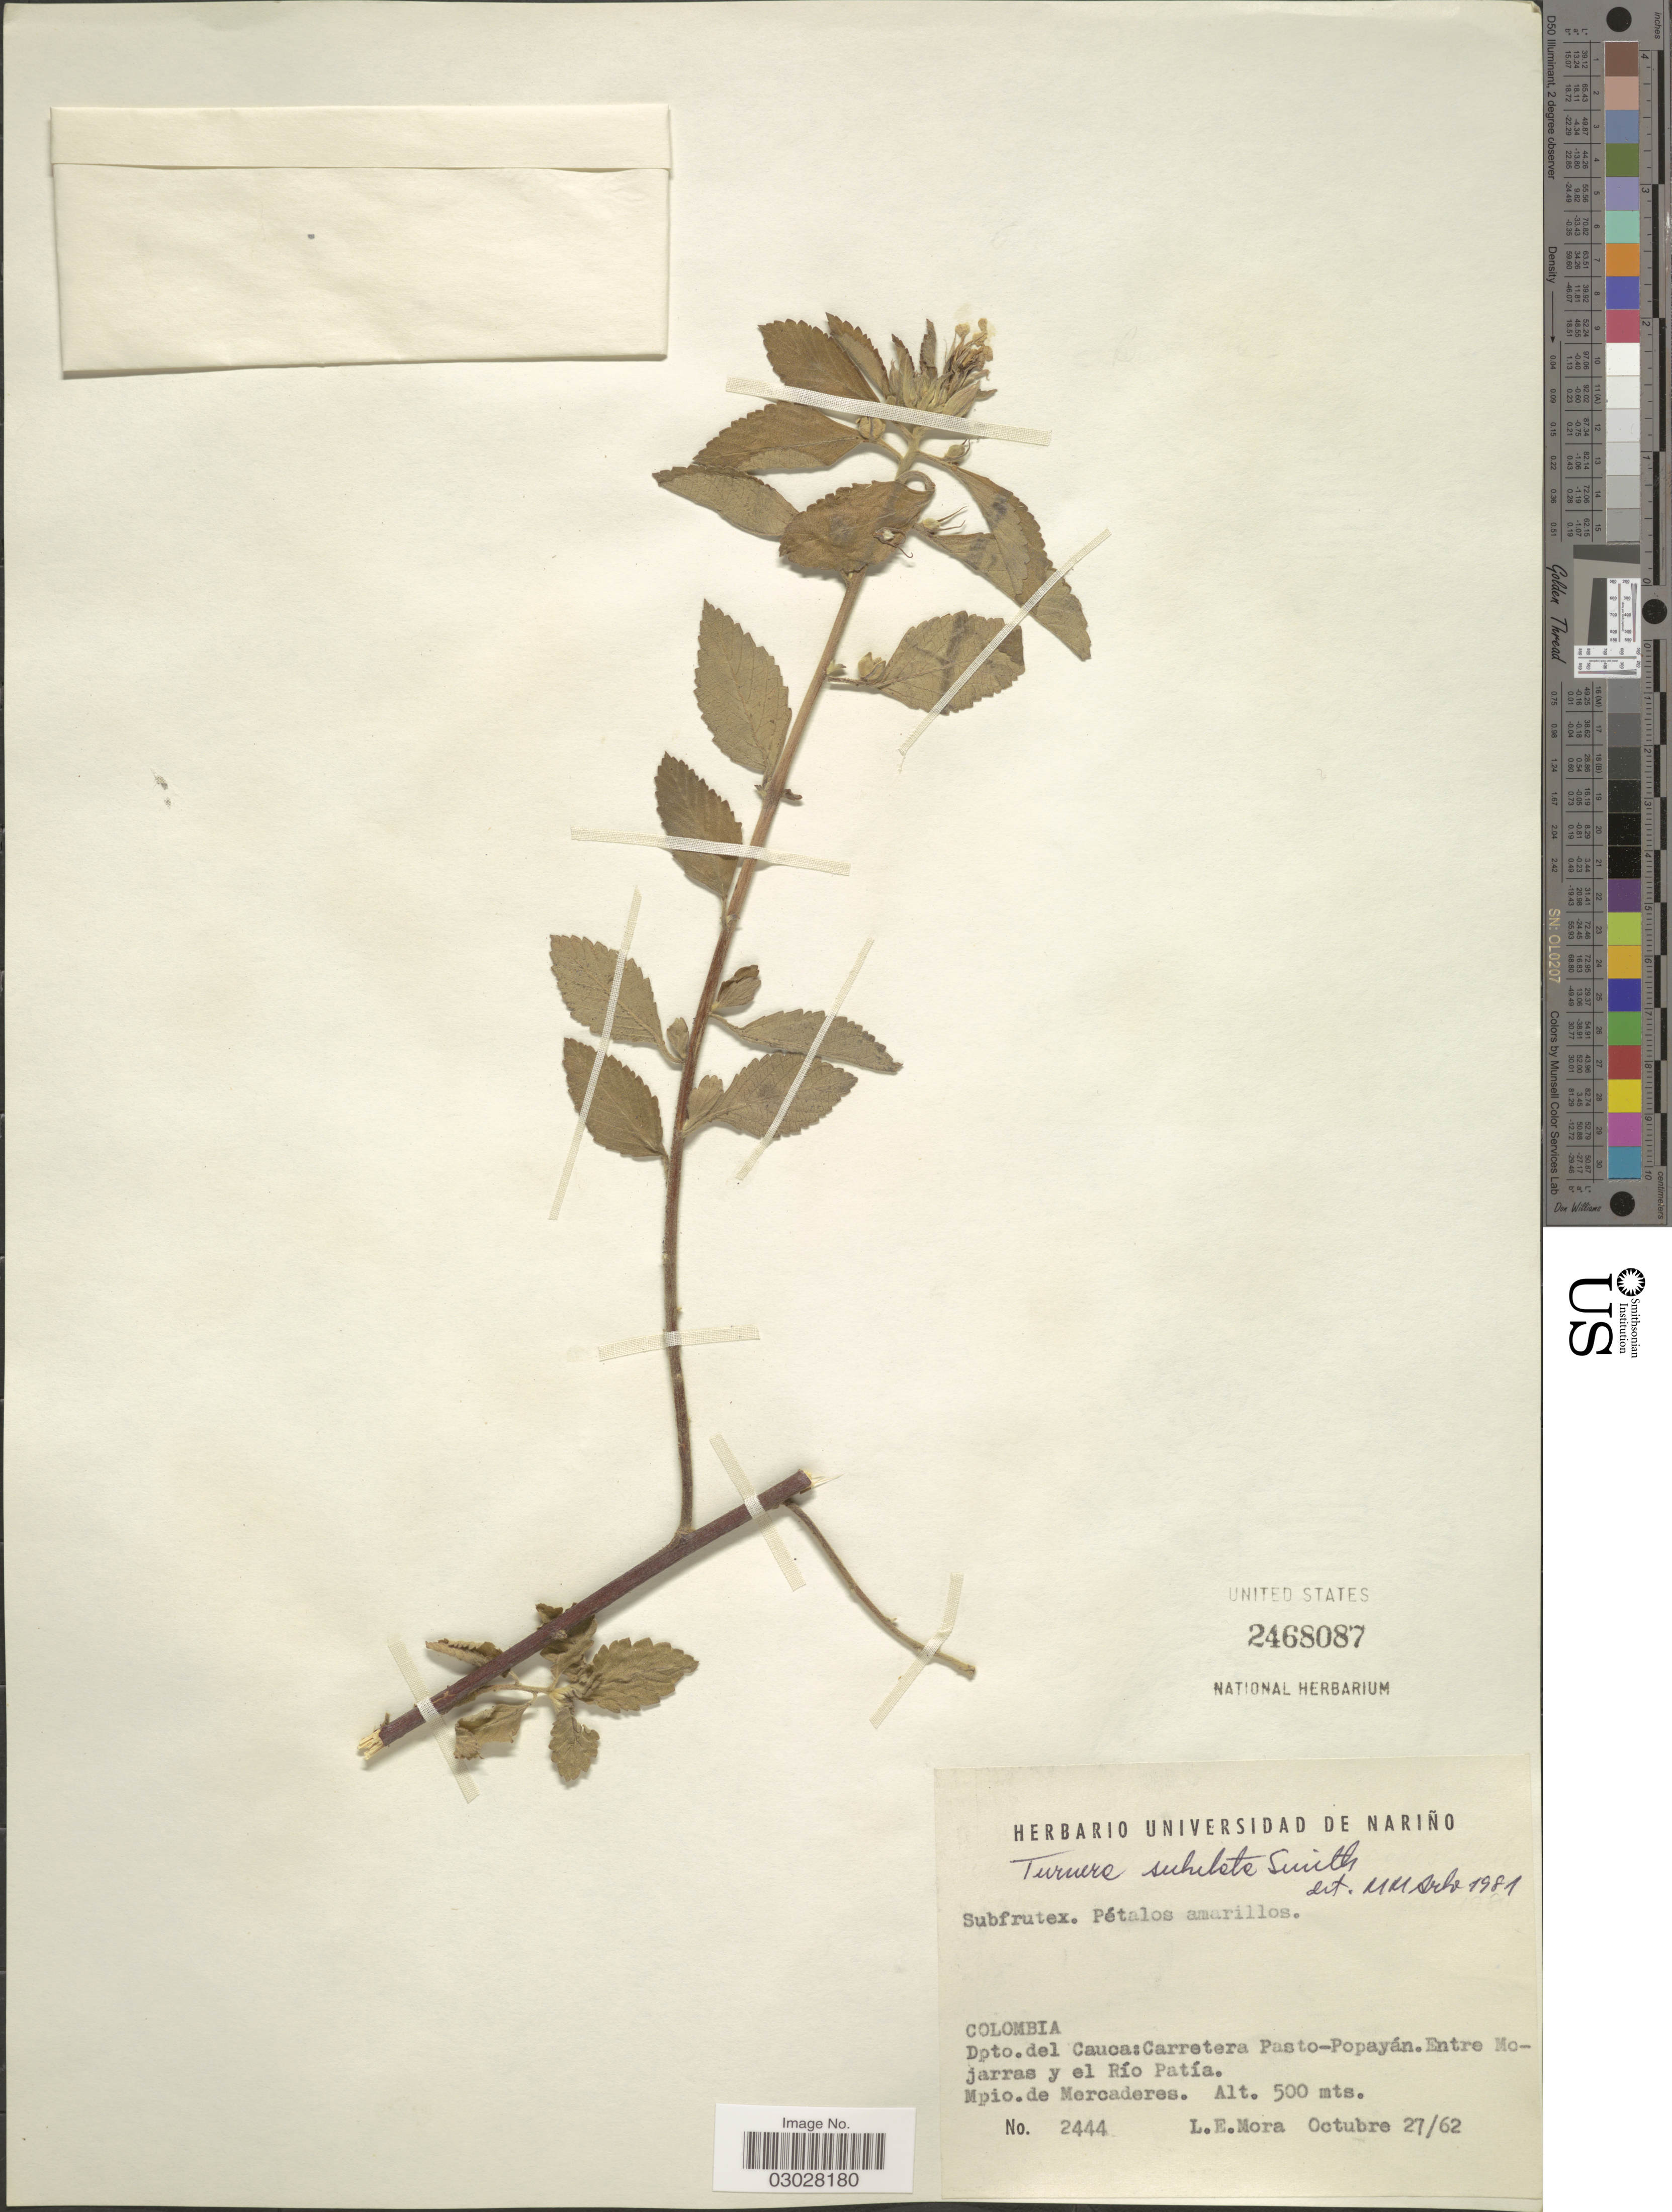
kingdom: Plantae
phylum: Tracheophyta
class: Magnoliopsida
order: Malpighiales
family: Turneraceae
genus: Turnera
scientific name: Turnera subulata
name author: Sm.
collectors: L. Mora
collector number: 2444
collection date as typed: Transcribed d/m/y: 27/10/62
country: Colombia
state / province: Cauca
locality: Dpto. del Cauca: Carretera Pasto-Popayán. Entre Mojarras y el Río Patía. Mpio. de Mercaderes.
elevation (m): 500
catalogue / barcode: US 2468087